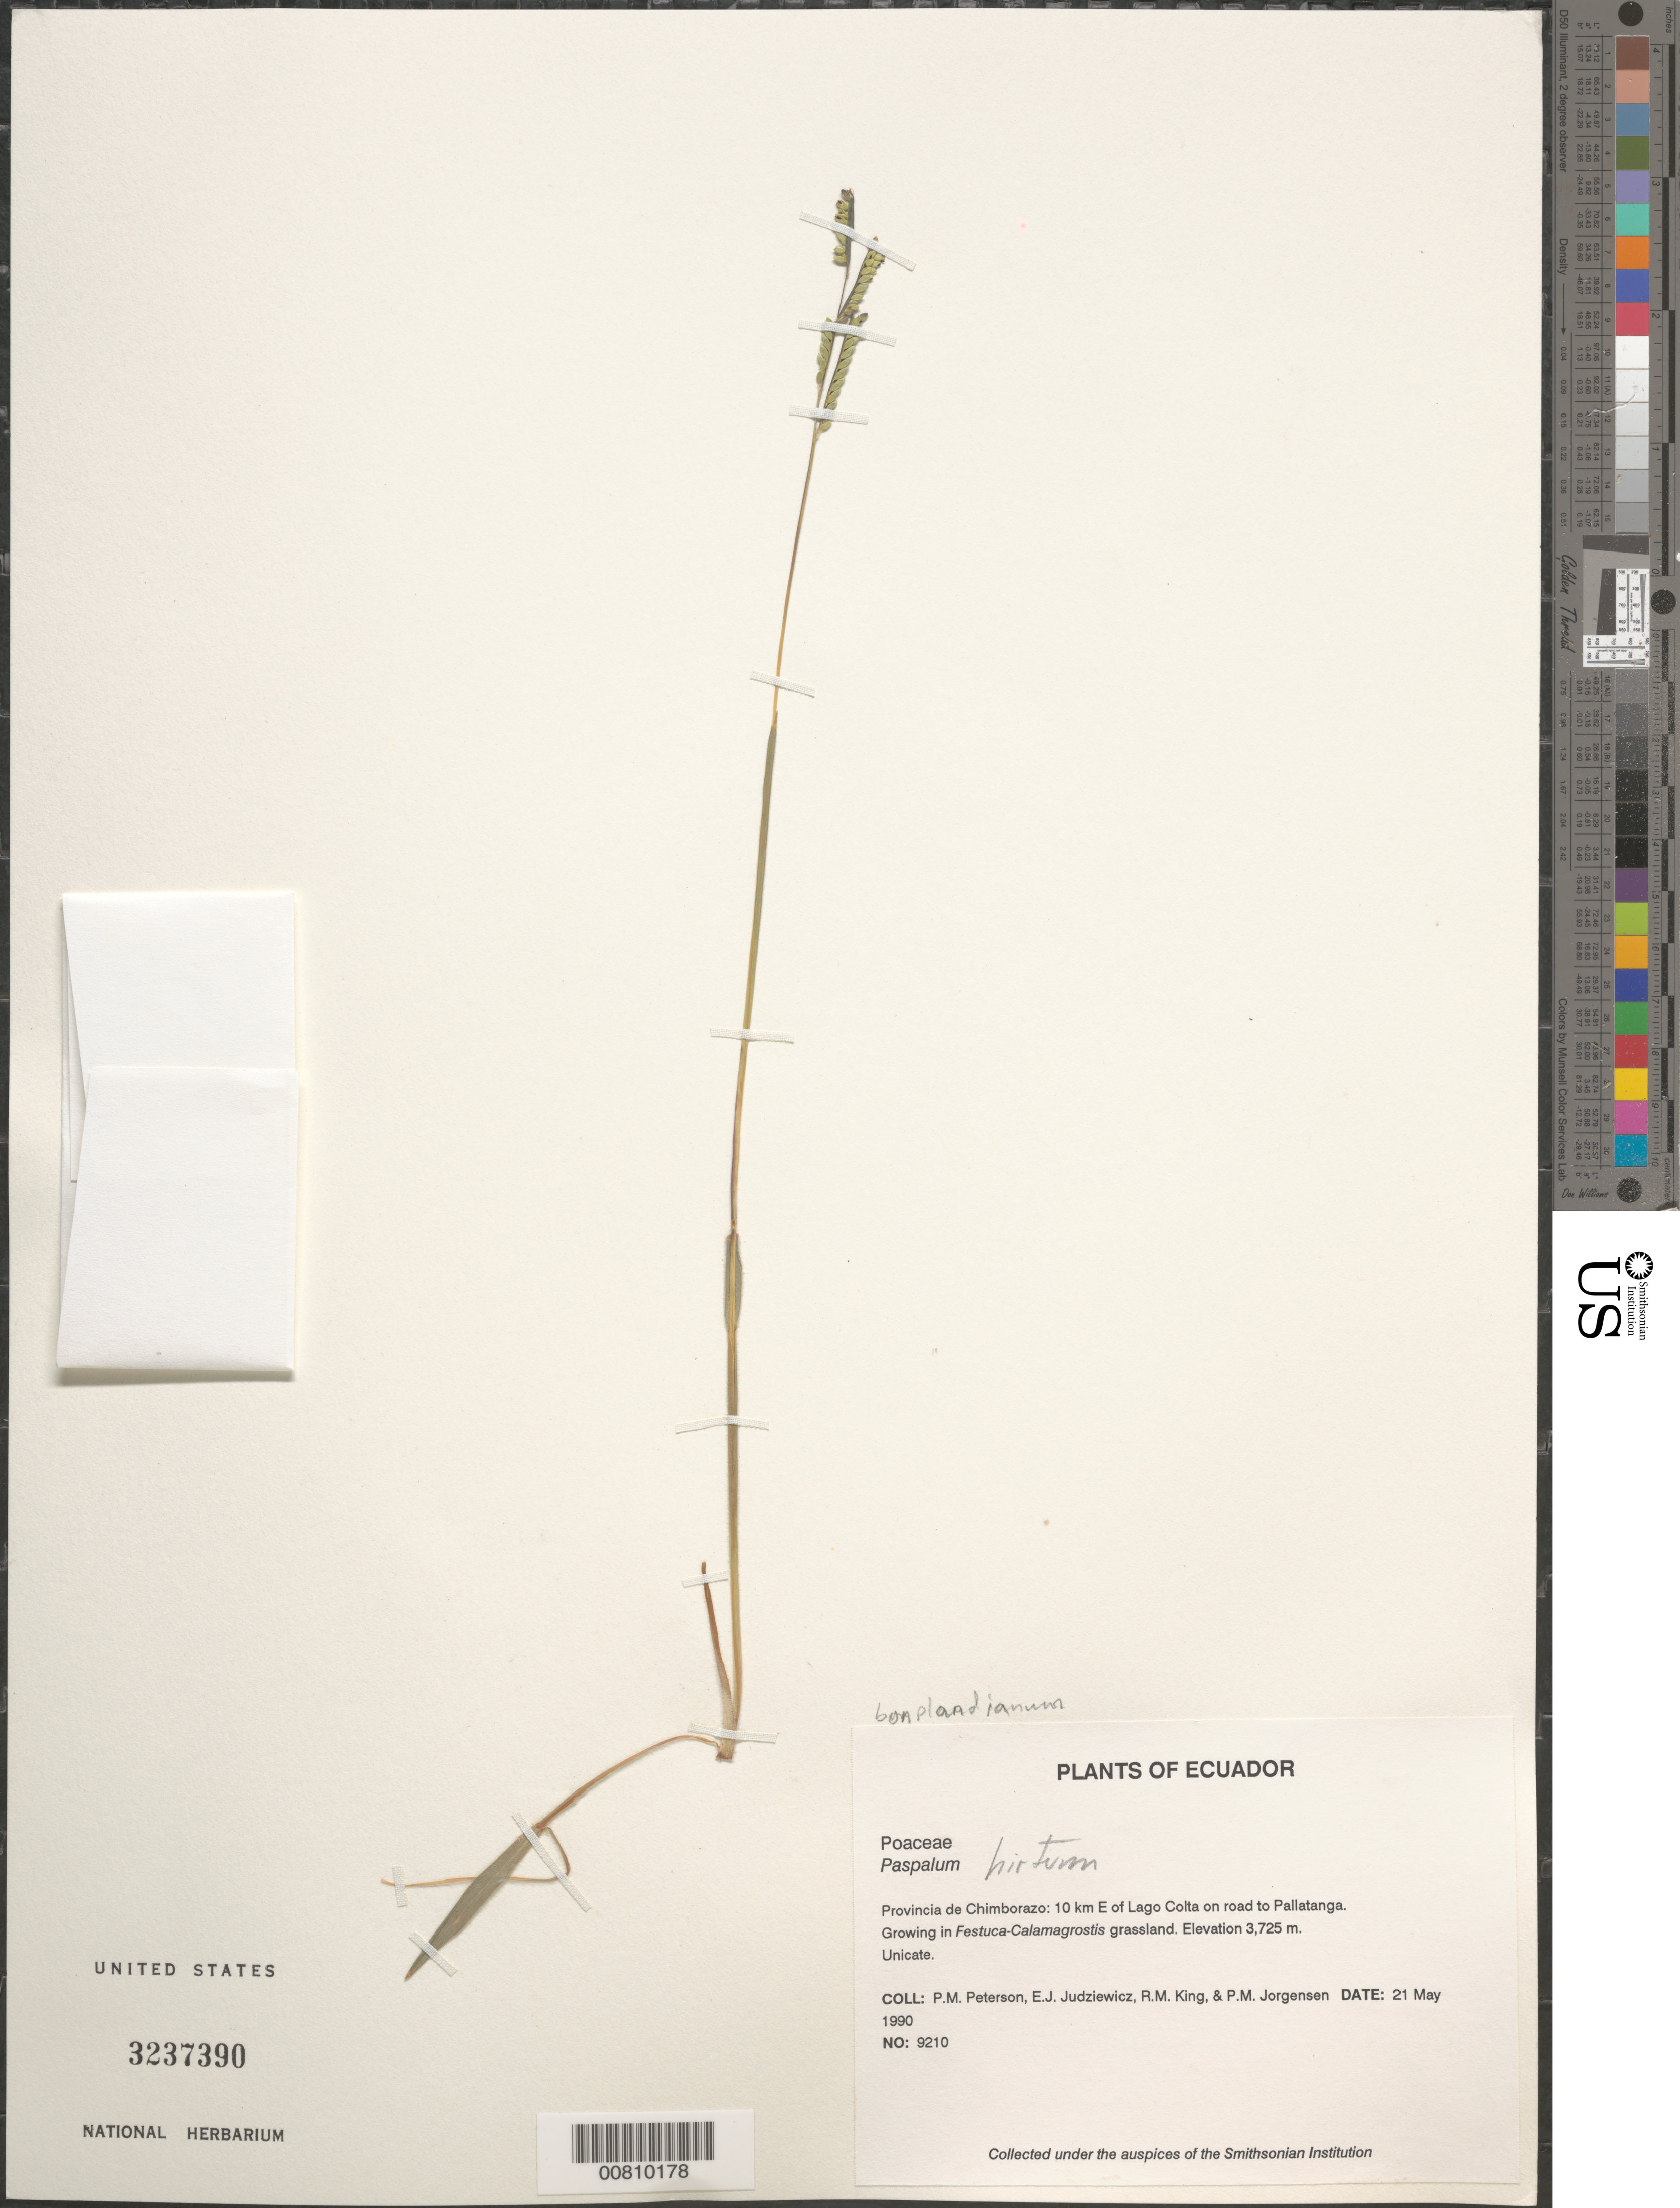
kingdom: Plantae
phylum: Tracheophyta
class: Liliopsida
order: Poales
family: Poaceae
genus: Paspalum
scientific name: Paspalum bonplandianum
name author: Flüggé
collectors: P. M. Peterson, E. J. Judziewicz, R. M. King & P. M. Jørgensen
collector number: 09210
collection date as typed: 21 May 1990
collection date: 1990-05-21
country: Ecuador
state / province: Chimborazo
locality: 10 km E of Lago Colta on road to Pallatanga.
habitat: Growing in Festuca-Calamagrostis grassland.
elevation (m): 3725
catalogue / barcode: US 3237390